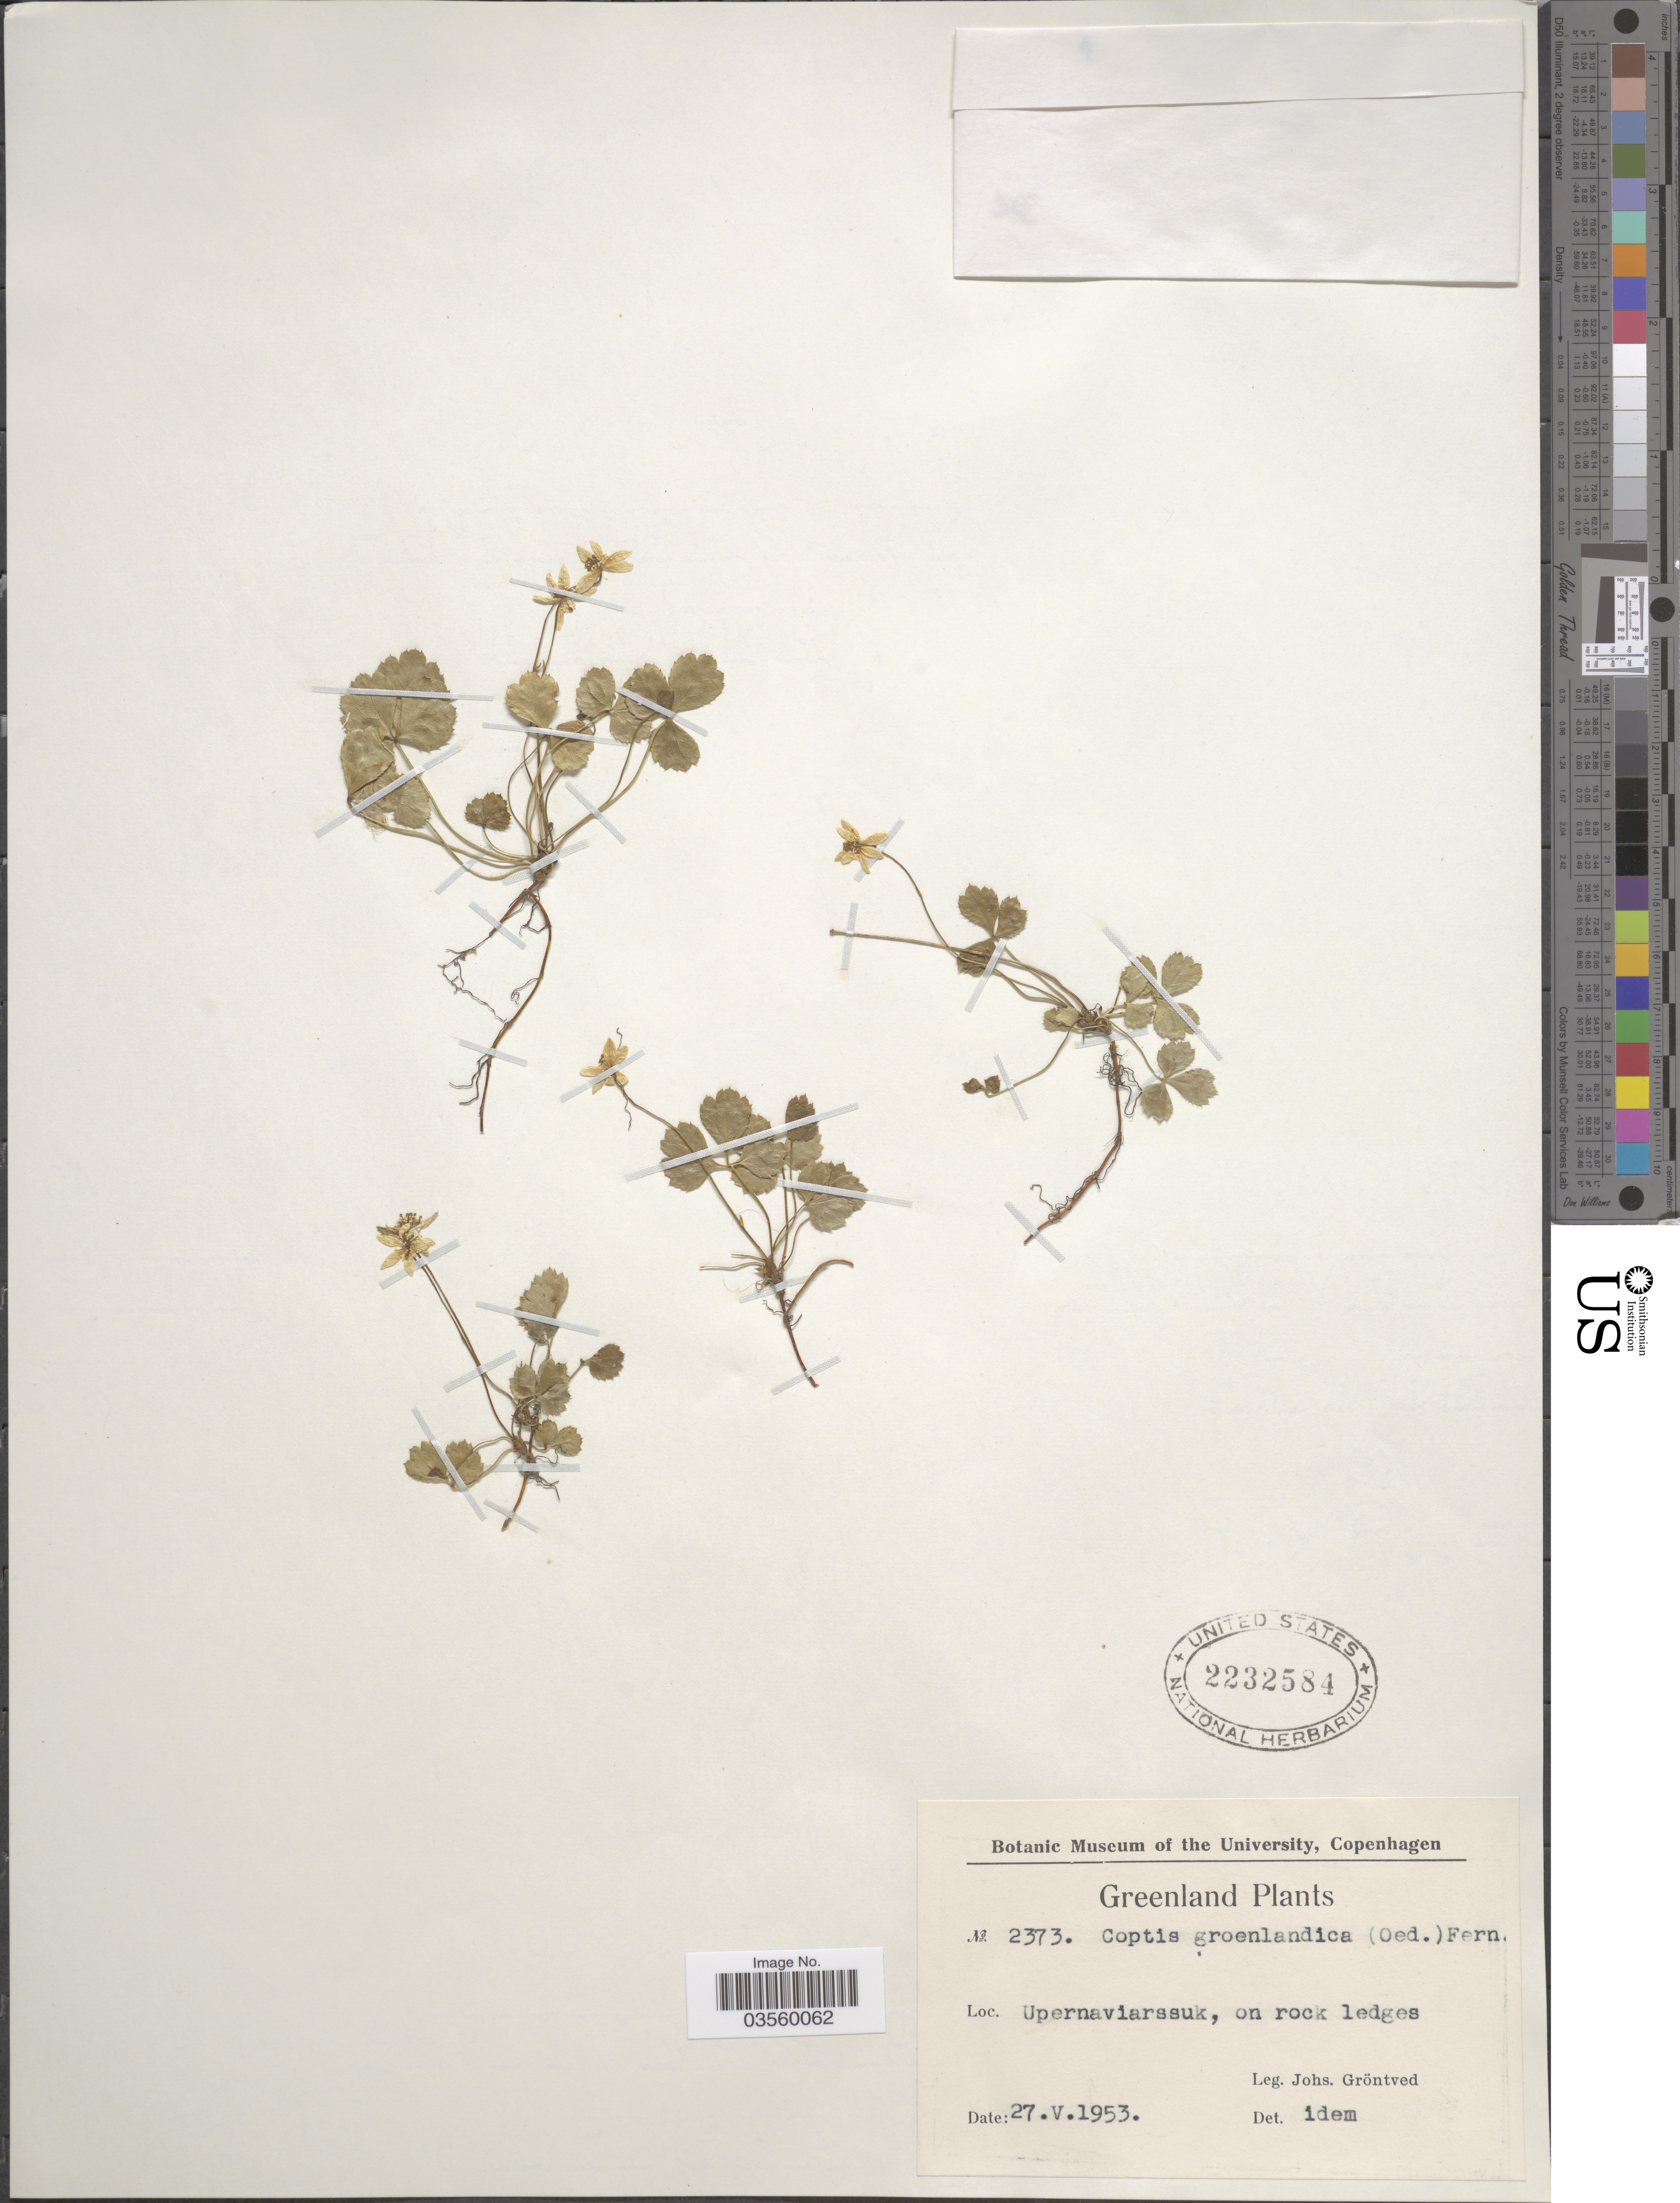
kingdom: Plantae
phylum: Tracheophyta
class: Magnoliopsida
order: Ranunculales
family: Ranunculaceae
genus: Coptis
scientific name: Coptis trifolia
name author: (L.) Salisb.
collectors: J. Gröntved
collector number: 2373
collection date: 1953-05-27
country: Greenland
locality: Upernaviarssuk.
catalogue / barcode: US 2232584